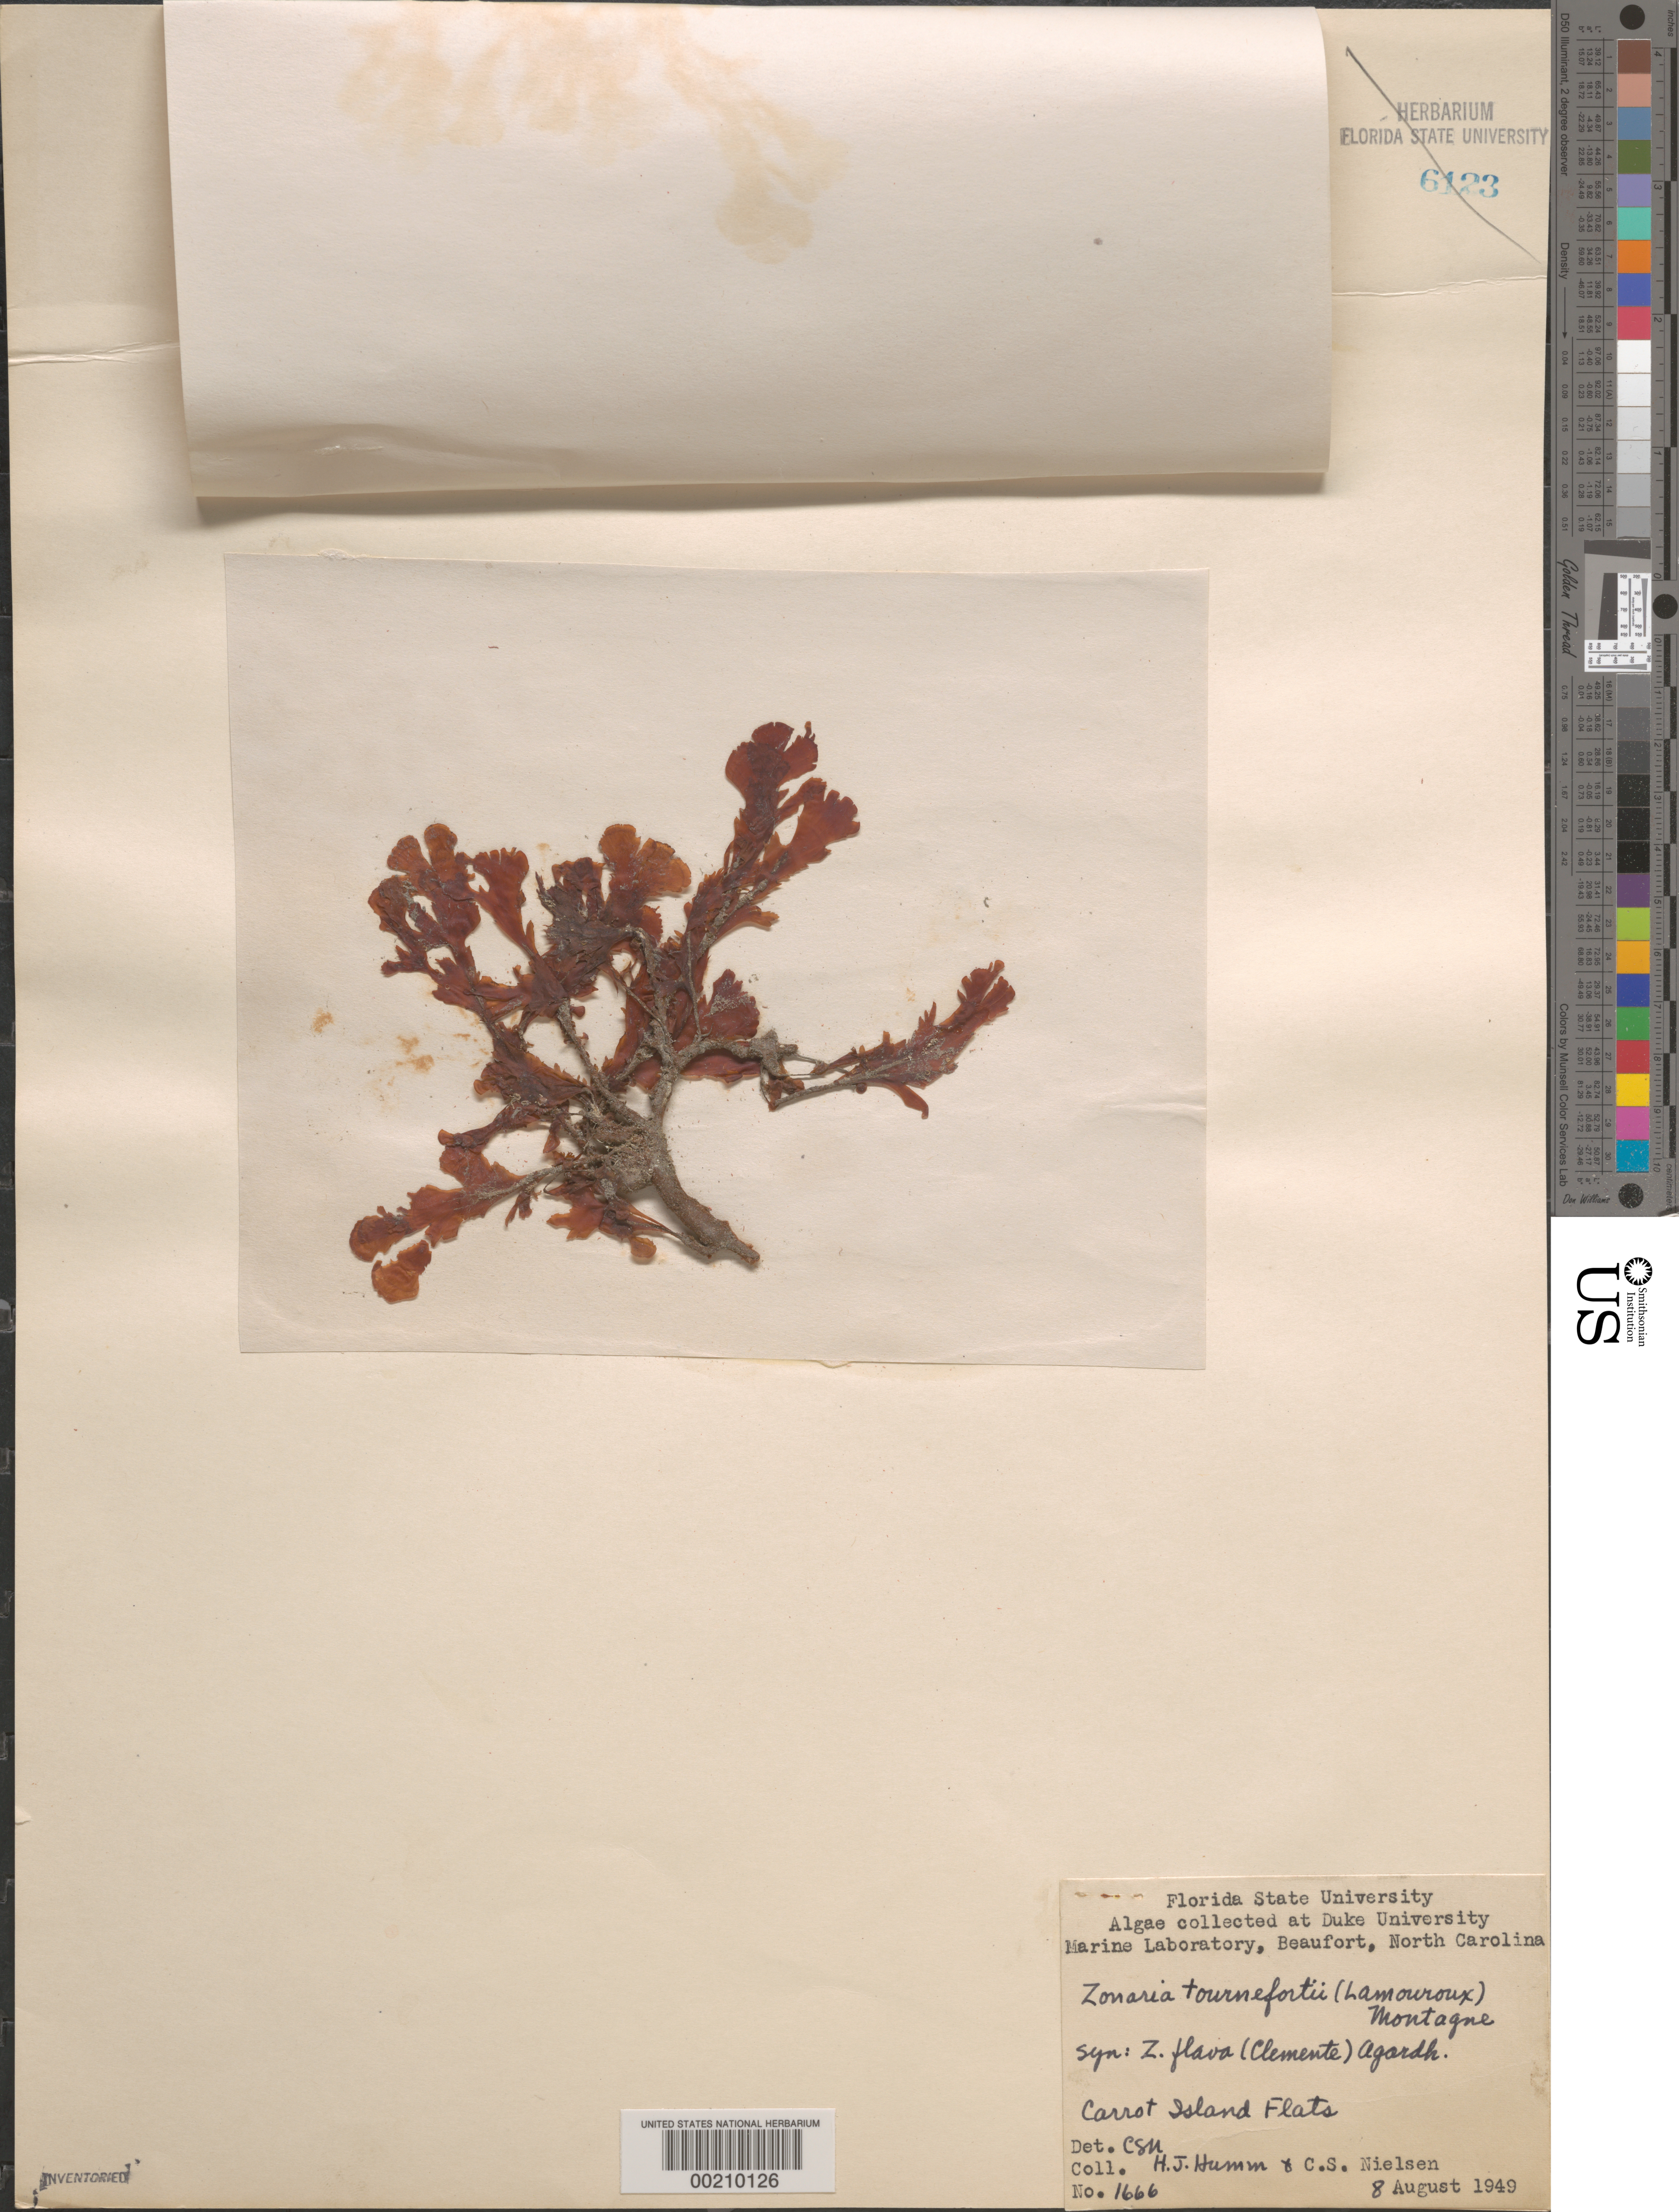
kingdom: Chromista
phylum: Ochrophyta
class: Phaeophyceae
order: Dictyotales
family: Dictyotaceae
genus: Zonaria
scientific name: Zonaria tournefortii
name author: (J.V.Lamouroux) Mont.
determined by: Nielsen, C. S.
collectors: H. J. Humm & C. S. Nielsen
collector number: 1666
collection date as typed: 08 Aug 1949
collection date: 1949-08-08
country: United States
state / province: North Carolina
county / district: Carteret County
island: Carrot Island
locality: Carrot Island flats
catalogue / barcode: US 21271